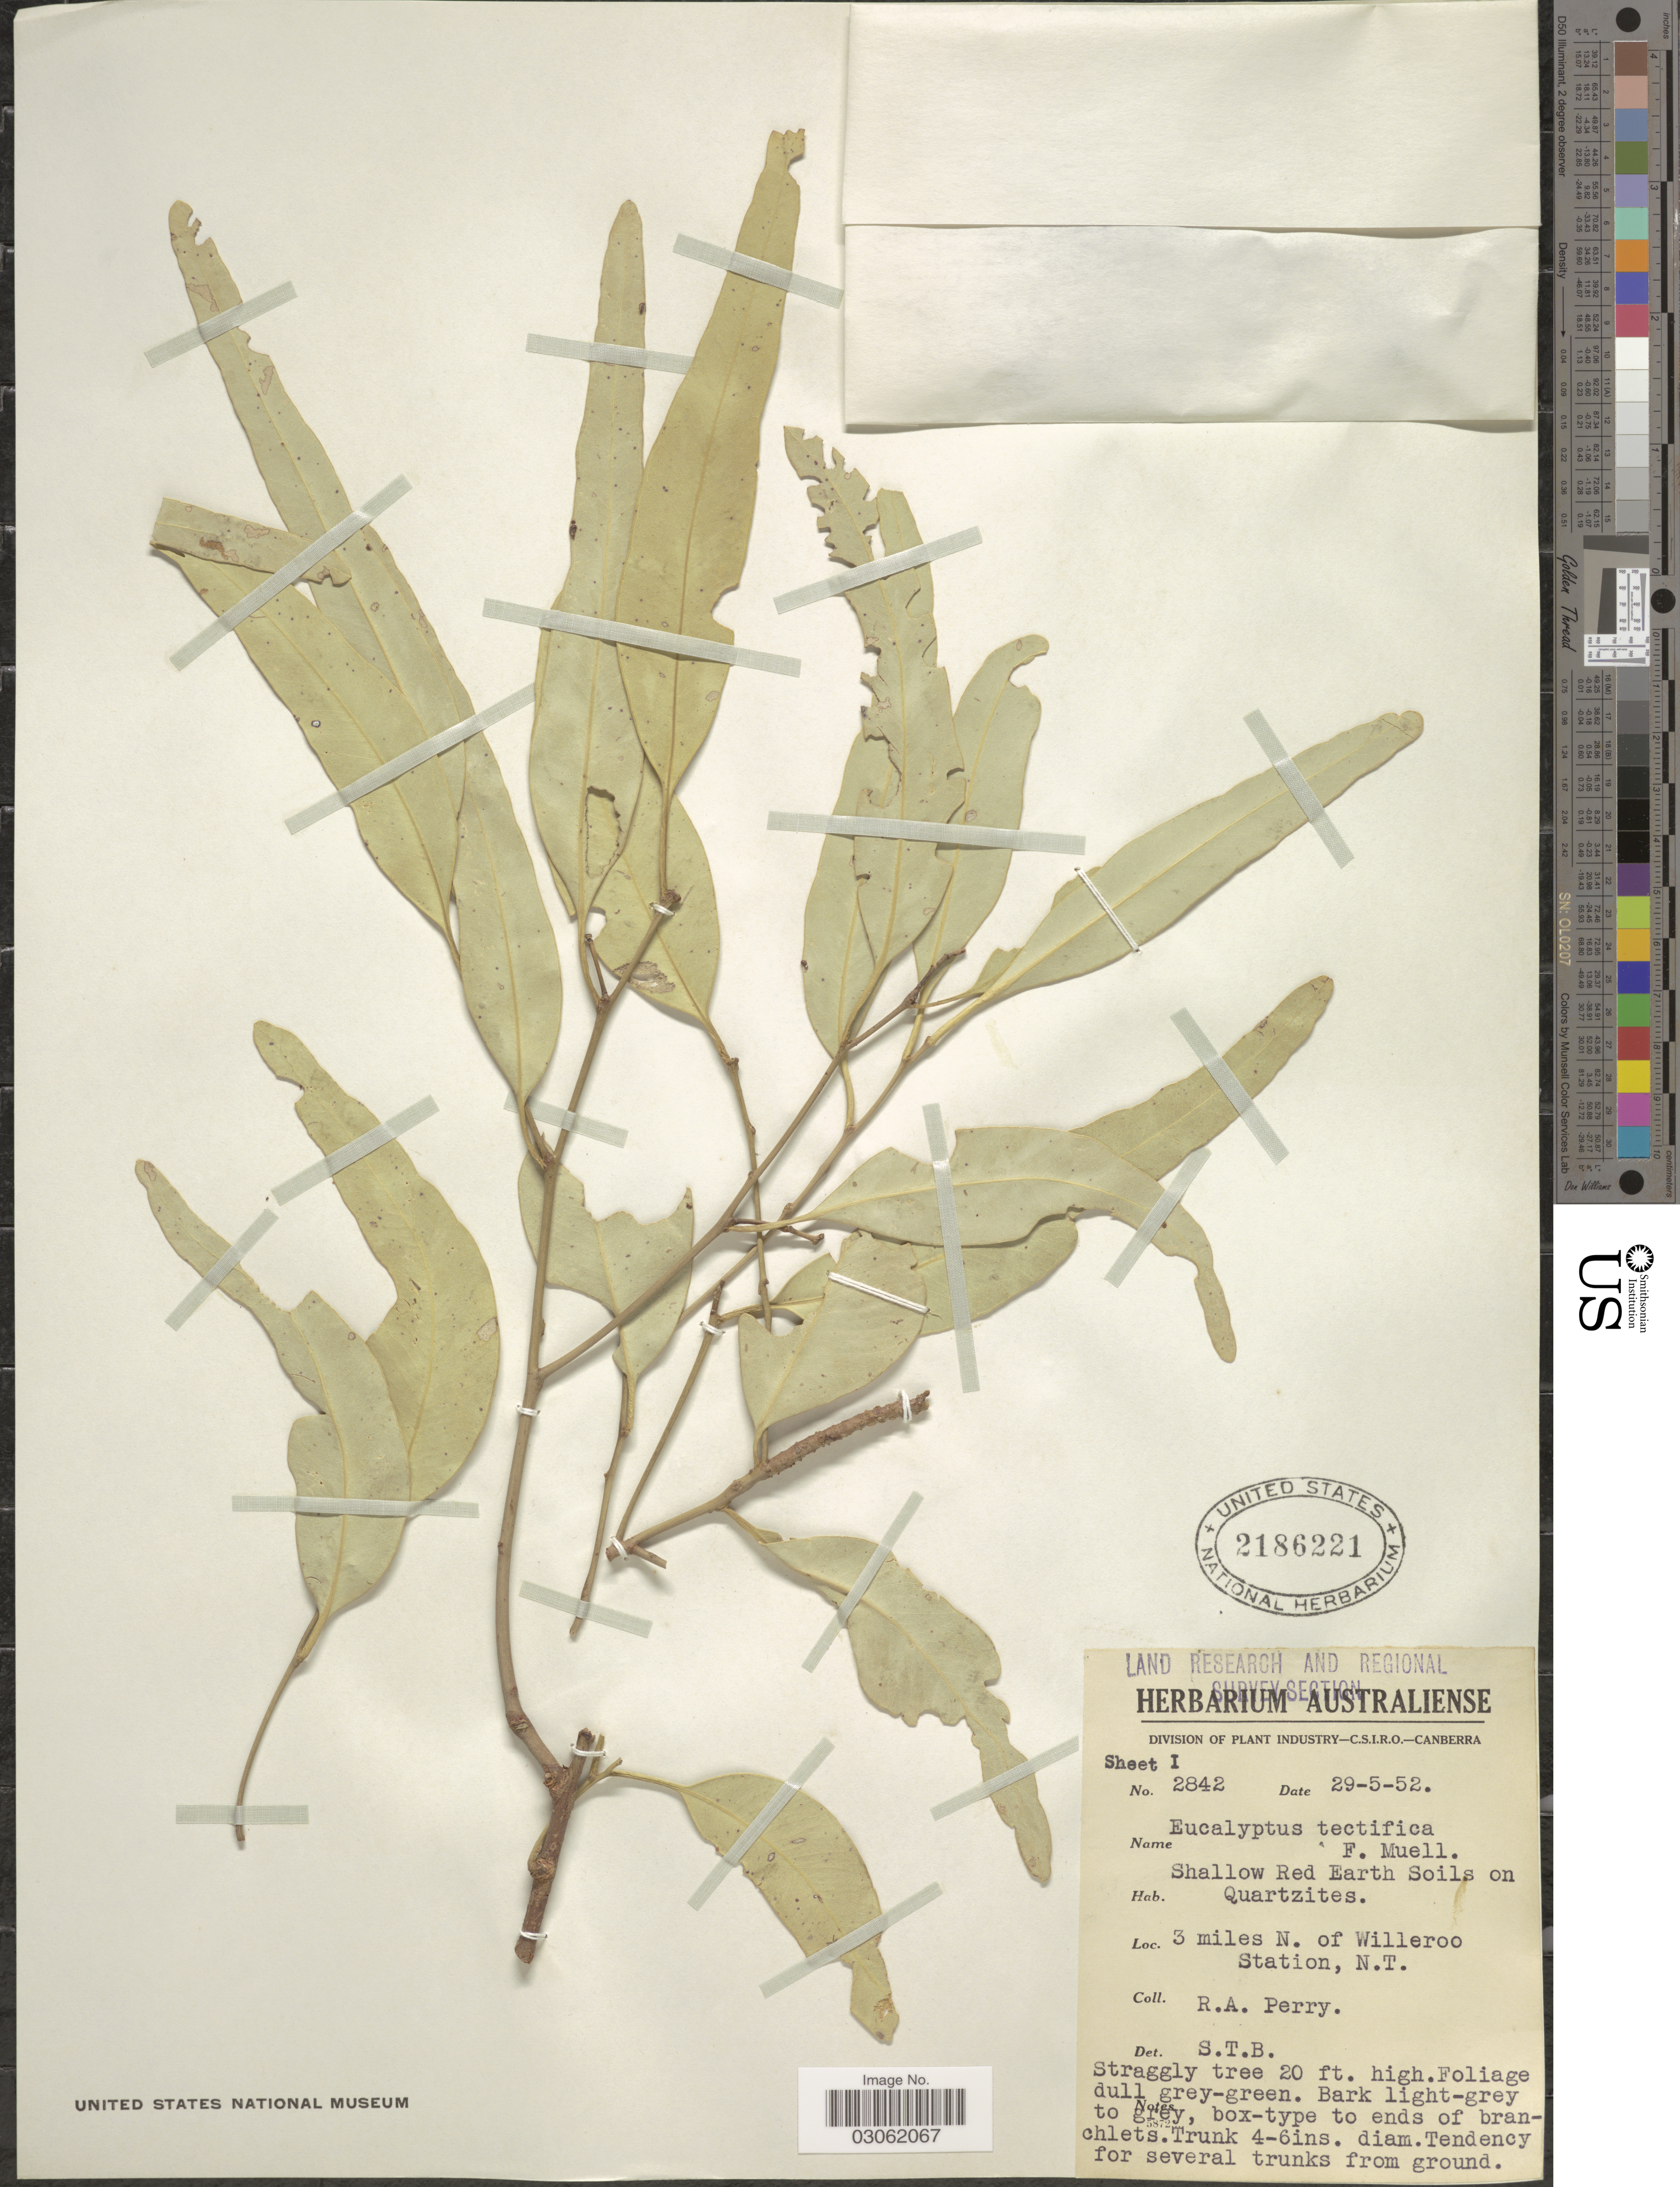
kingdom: Plantae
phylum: Tracheophyta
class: Magnoliopsida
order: Myrtales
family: Myrtaceae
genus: Eucalyptus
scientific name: Eucalyptus tectifica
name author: F. Muell.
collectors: Perry, R. A.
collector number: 2842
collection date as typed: Transcribed d/m/y: 29/5/52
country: Australia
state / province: Northern Territory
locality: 3 miles N. of Willeroo Station, N. T.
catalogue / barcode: US 2186221